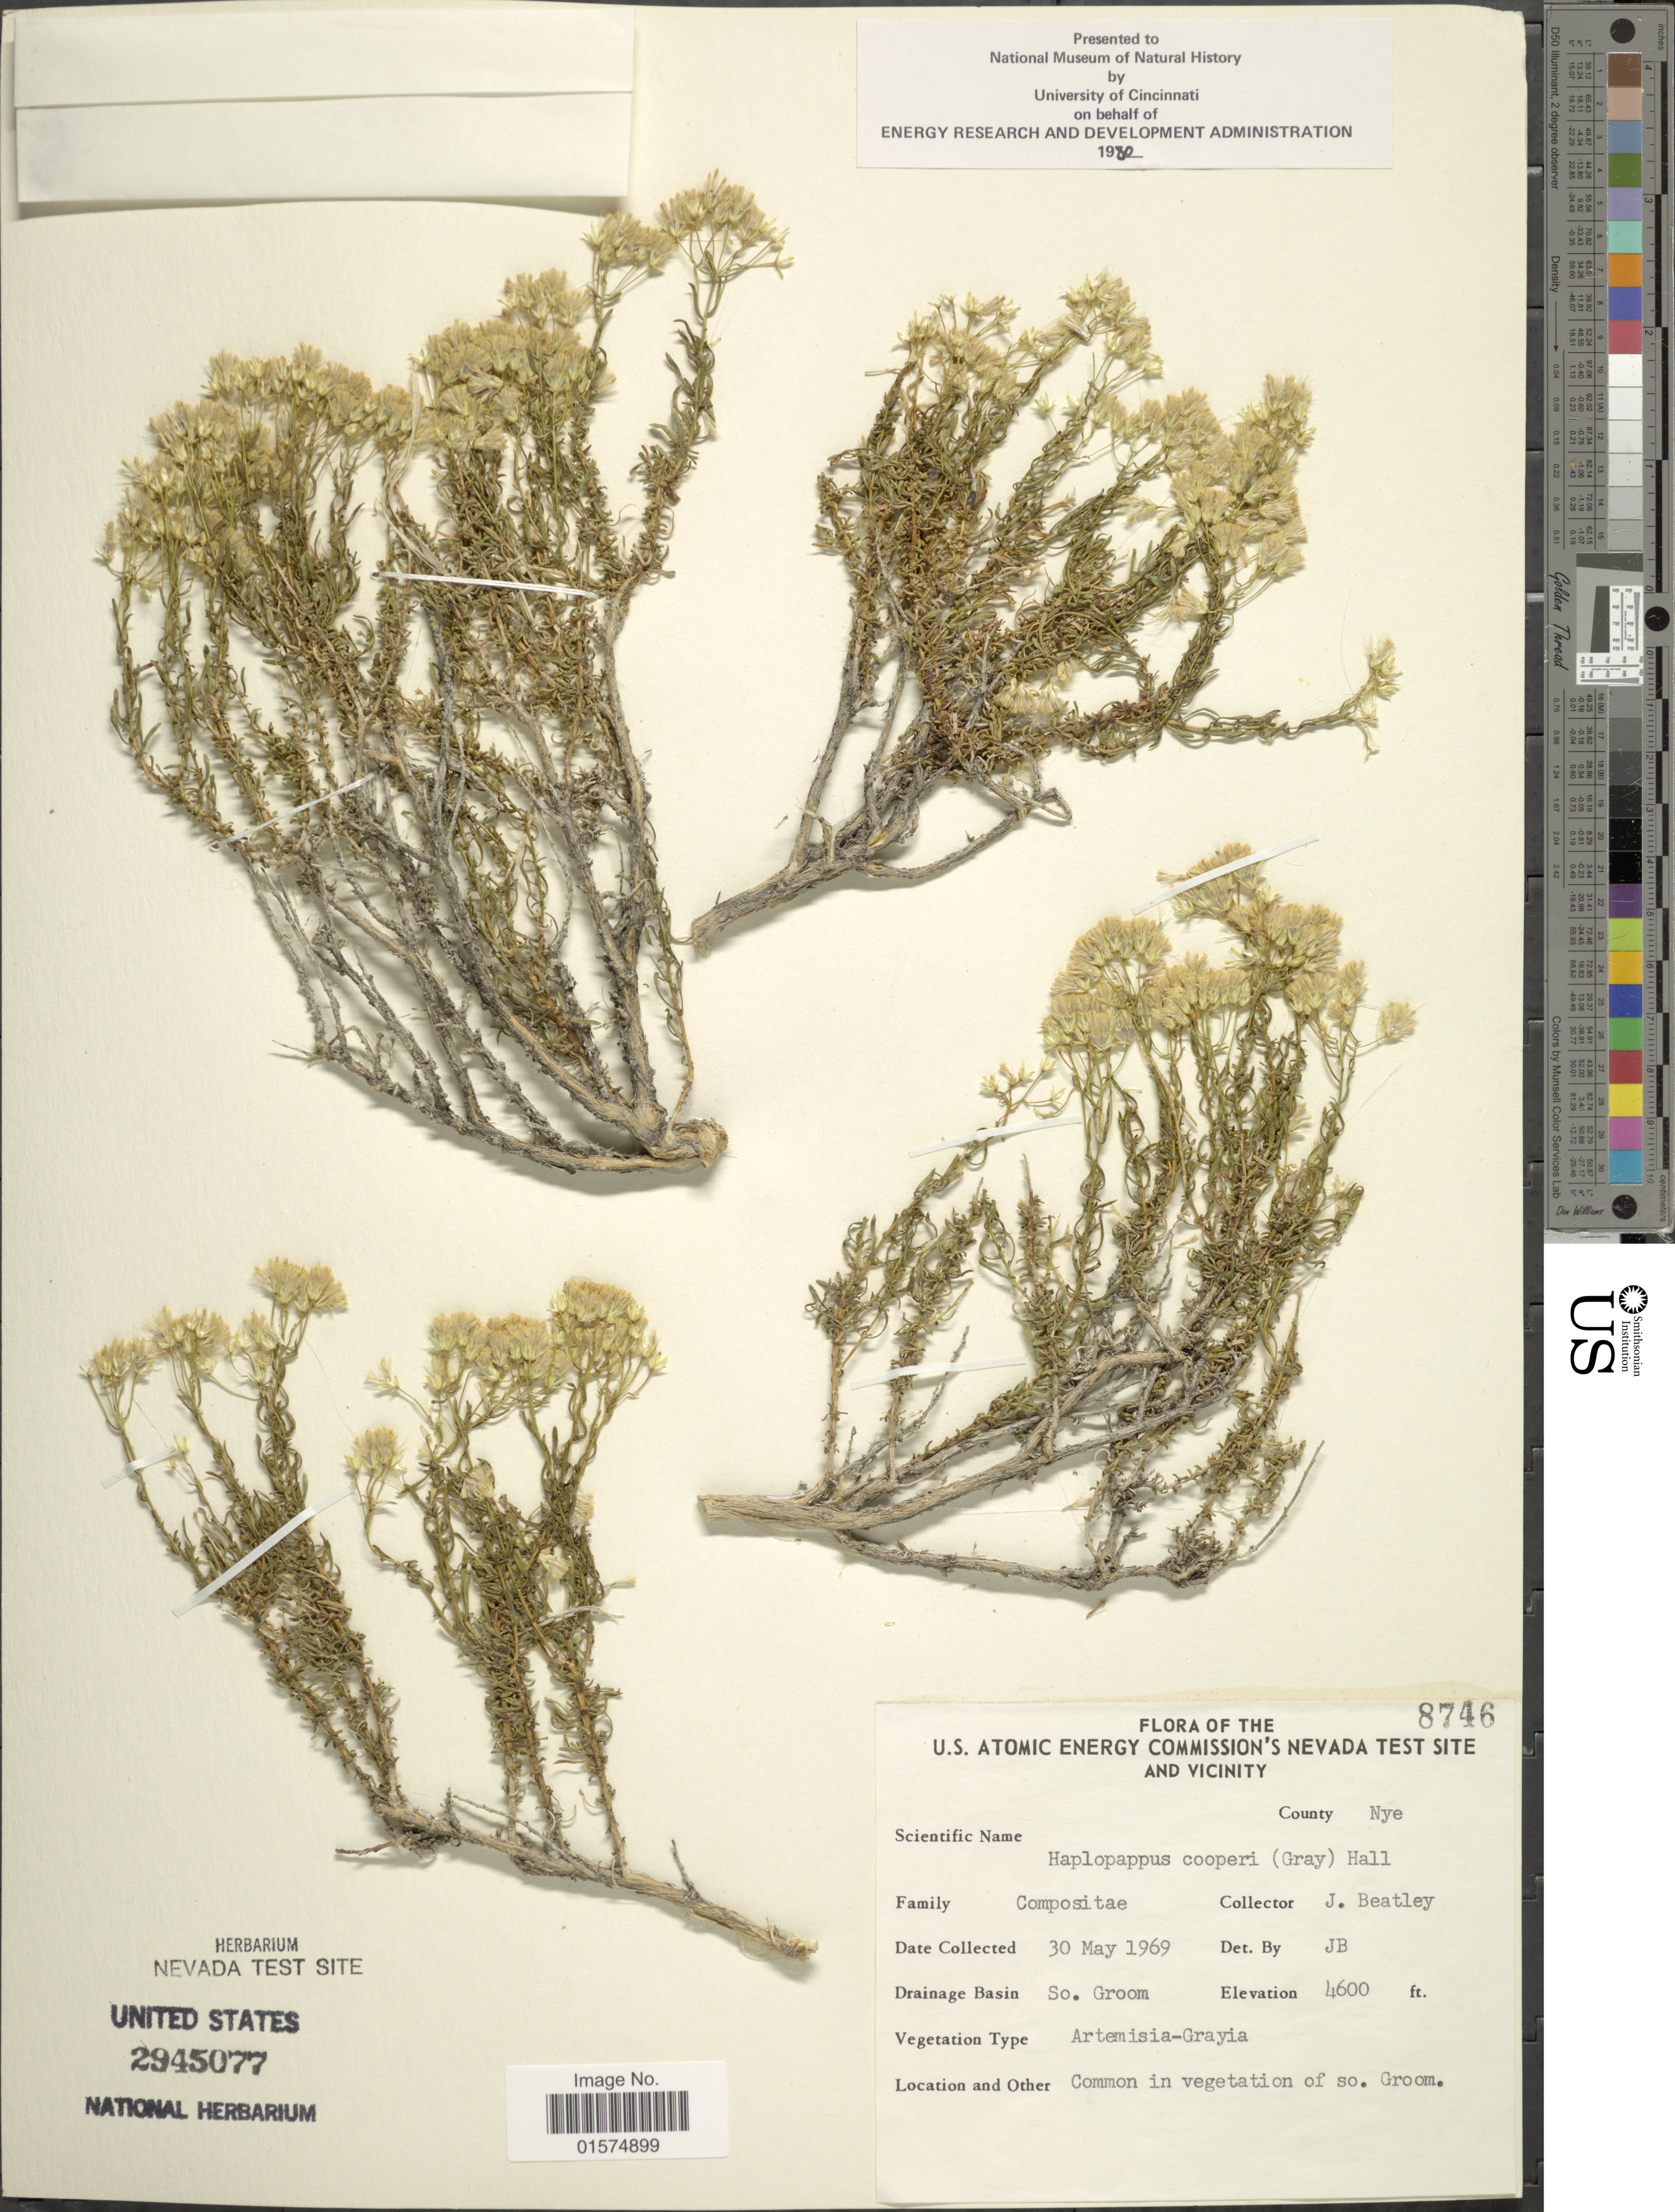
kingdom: Plantae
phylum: Tracheophyta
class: Magnoliopsida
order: Asterales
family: Asteraceae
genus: Ericameria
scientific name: Ericameria cooperi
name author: (A. Gray) Hall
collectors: J. C. Beatley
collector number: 8746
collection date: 1969-05-30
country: United States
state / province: Nevada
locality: U.S. Atomic Energy Commission's Nevada Test Site and vicinity. County Nye. Drainage Basin So. Groom. so. Groom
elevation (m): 1402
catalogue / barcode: US 2945077